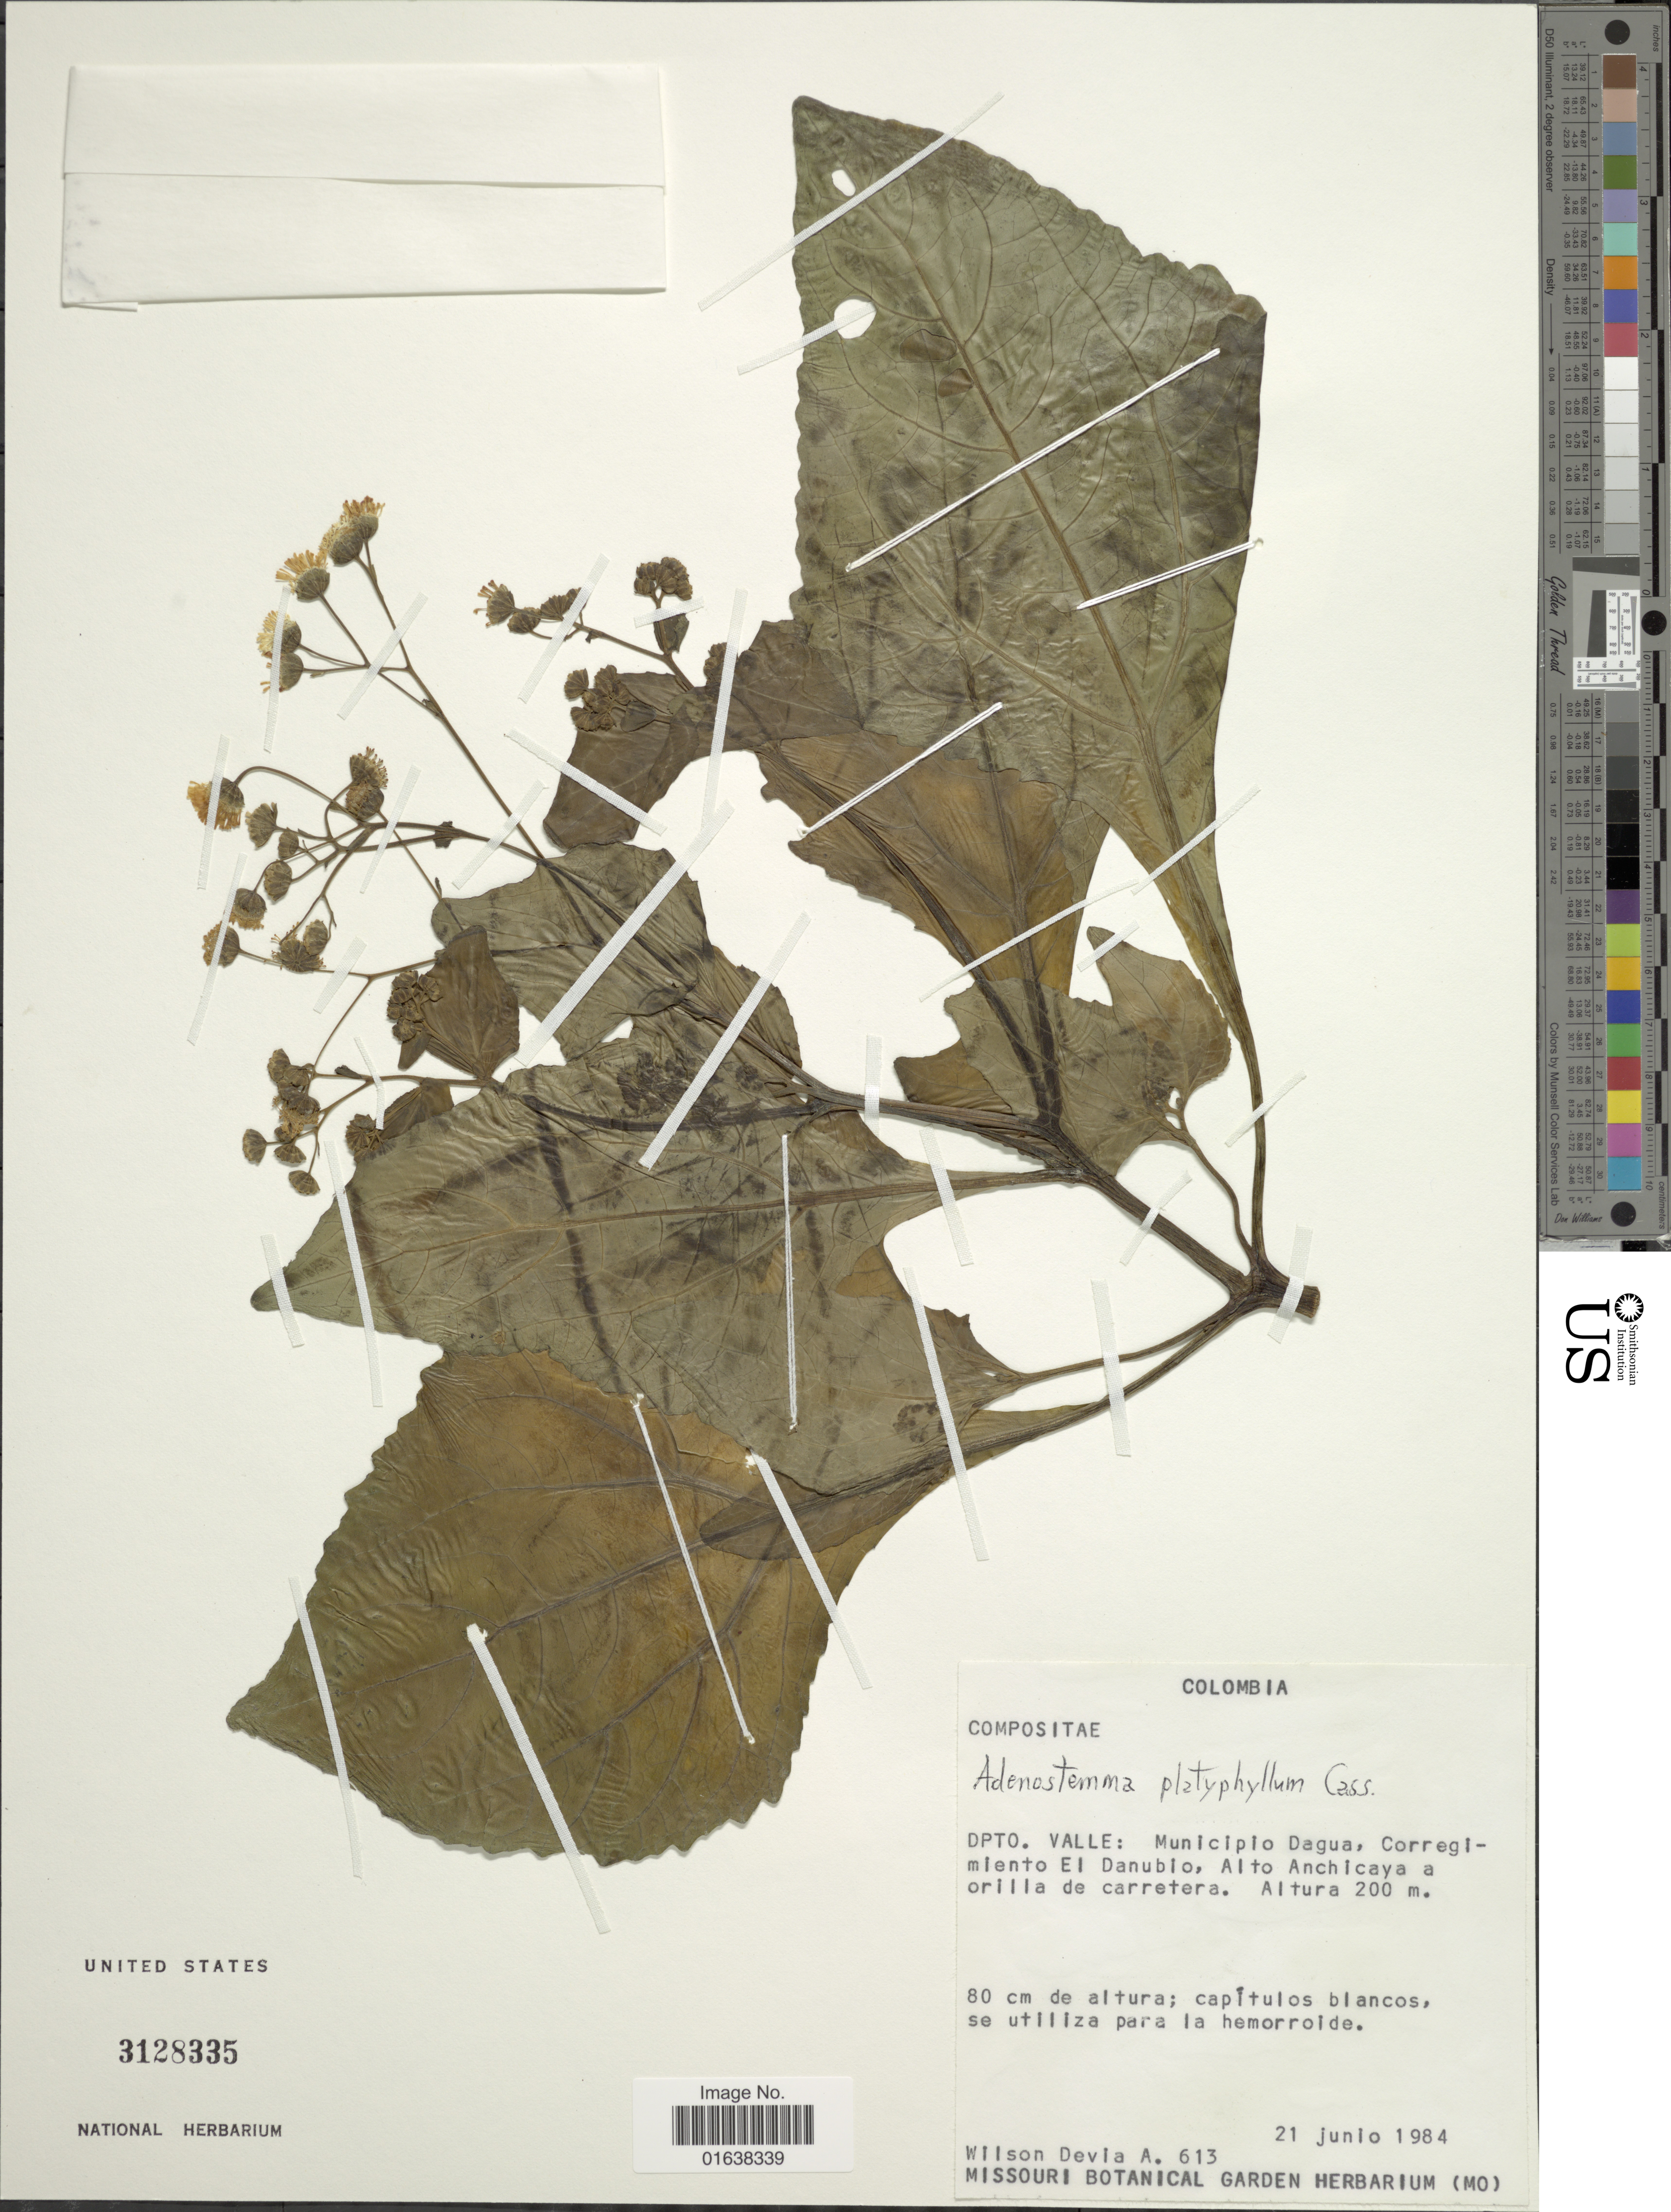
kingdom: Plantae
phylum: Tracheophyta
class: Magnoliopsida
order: Asterales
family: Asteraceae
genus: Adenostemma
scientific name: Adenostemma platyphyllum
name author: Cass.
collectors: W. Devia A.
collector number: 613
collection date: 1984-06-21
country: Colombia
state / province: Valle del Cauca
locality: Colombia. Dpto. Valle: Municipio Dagua, Corregimiento El Danubio, Alto Anchicaya a orilla de carretera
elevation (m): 200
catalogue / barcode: US 3128335